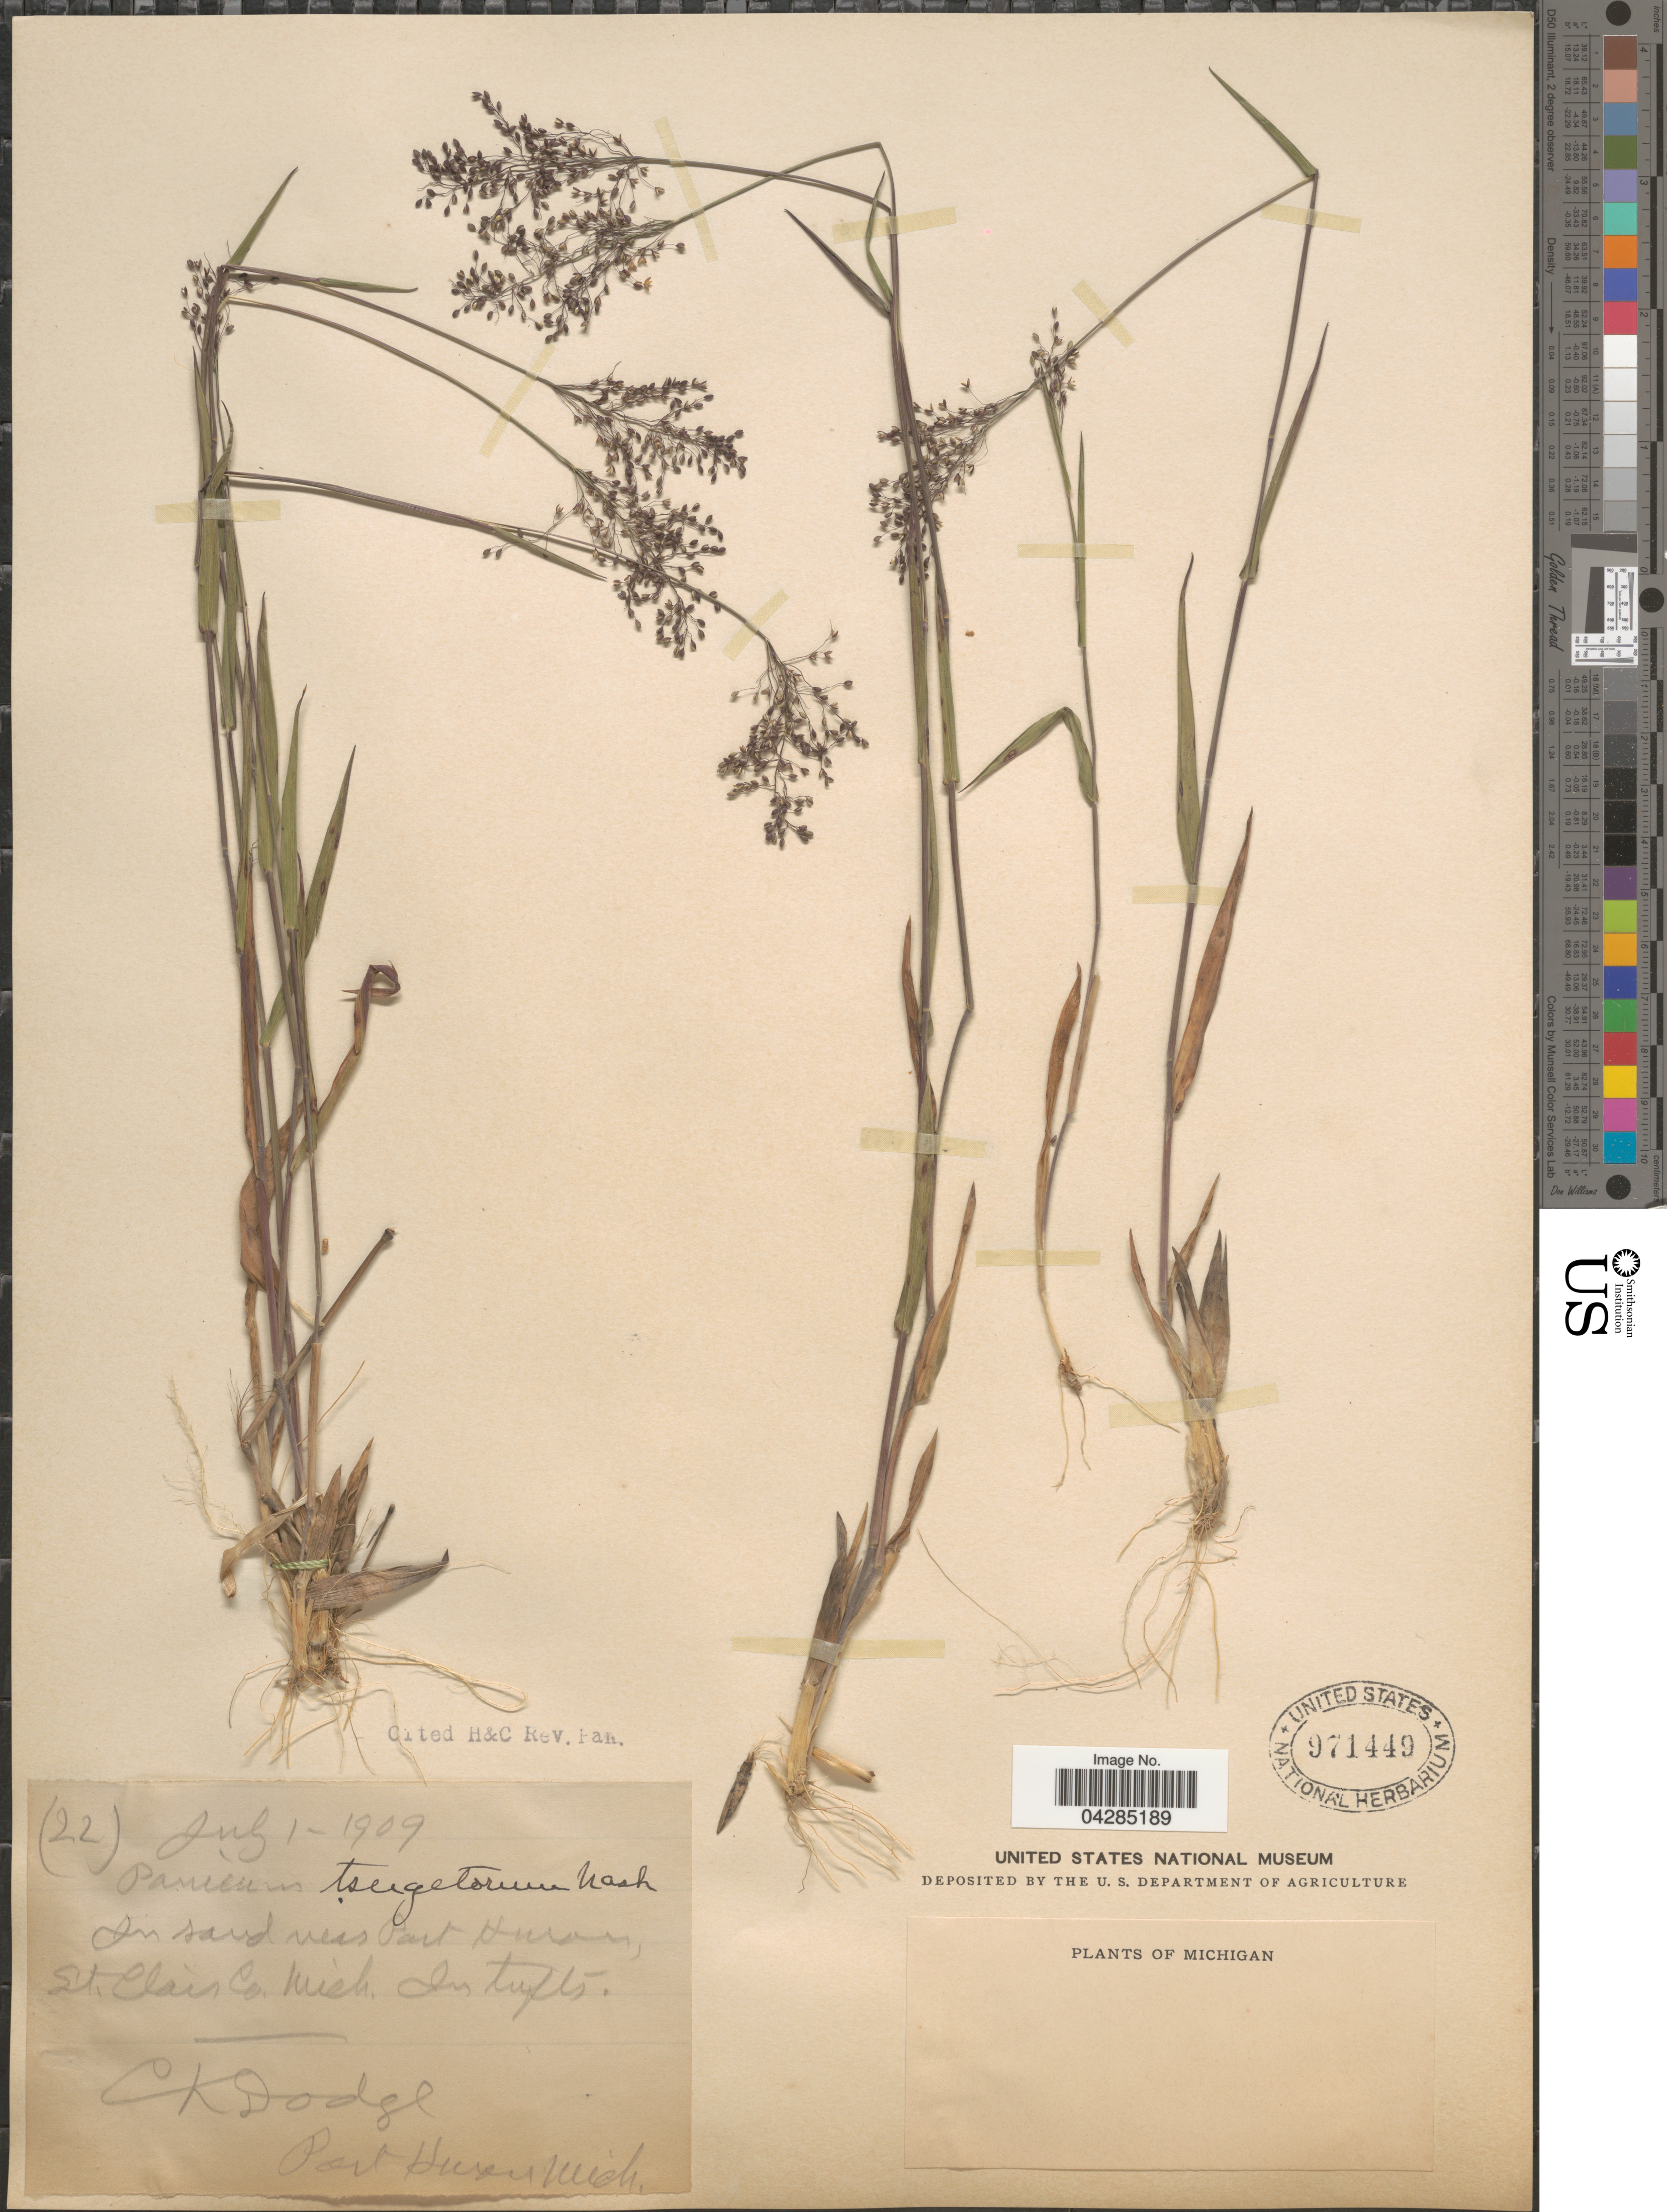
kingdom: Plantae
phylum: Tracheophyta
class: Liliopsida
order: Poales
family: Poaceae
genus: Dichanthelium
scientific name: Dichanthelium portoricense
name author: (Desv. ex Ham.) B.F. Hansen & Wunderlin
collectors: C. Dodge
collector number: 22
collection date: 1909-07-01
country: United States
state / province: Michigan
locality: In sand near Port Huron, St. Clair Co.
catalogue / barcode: US 971449